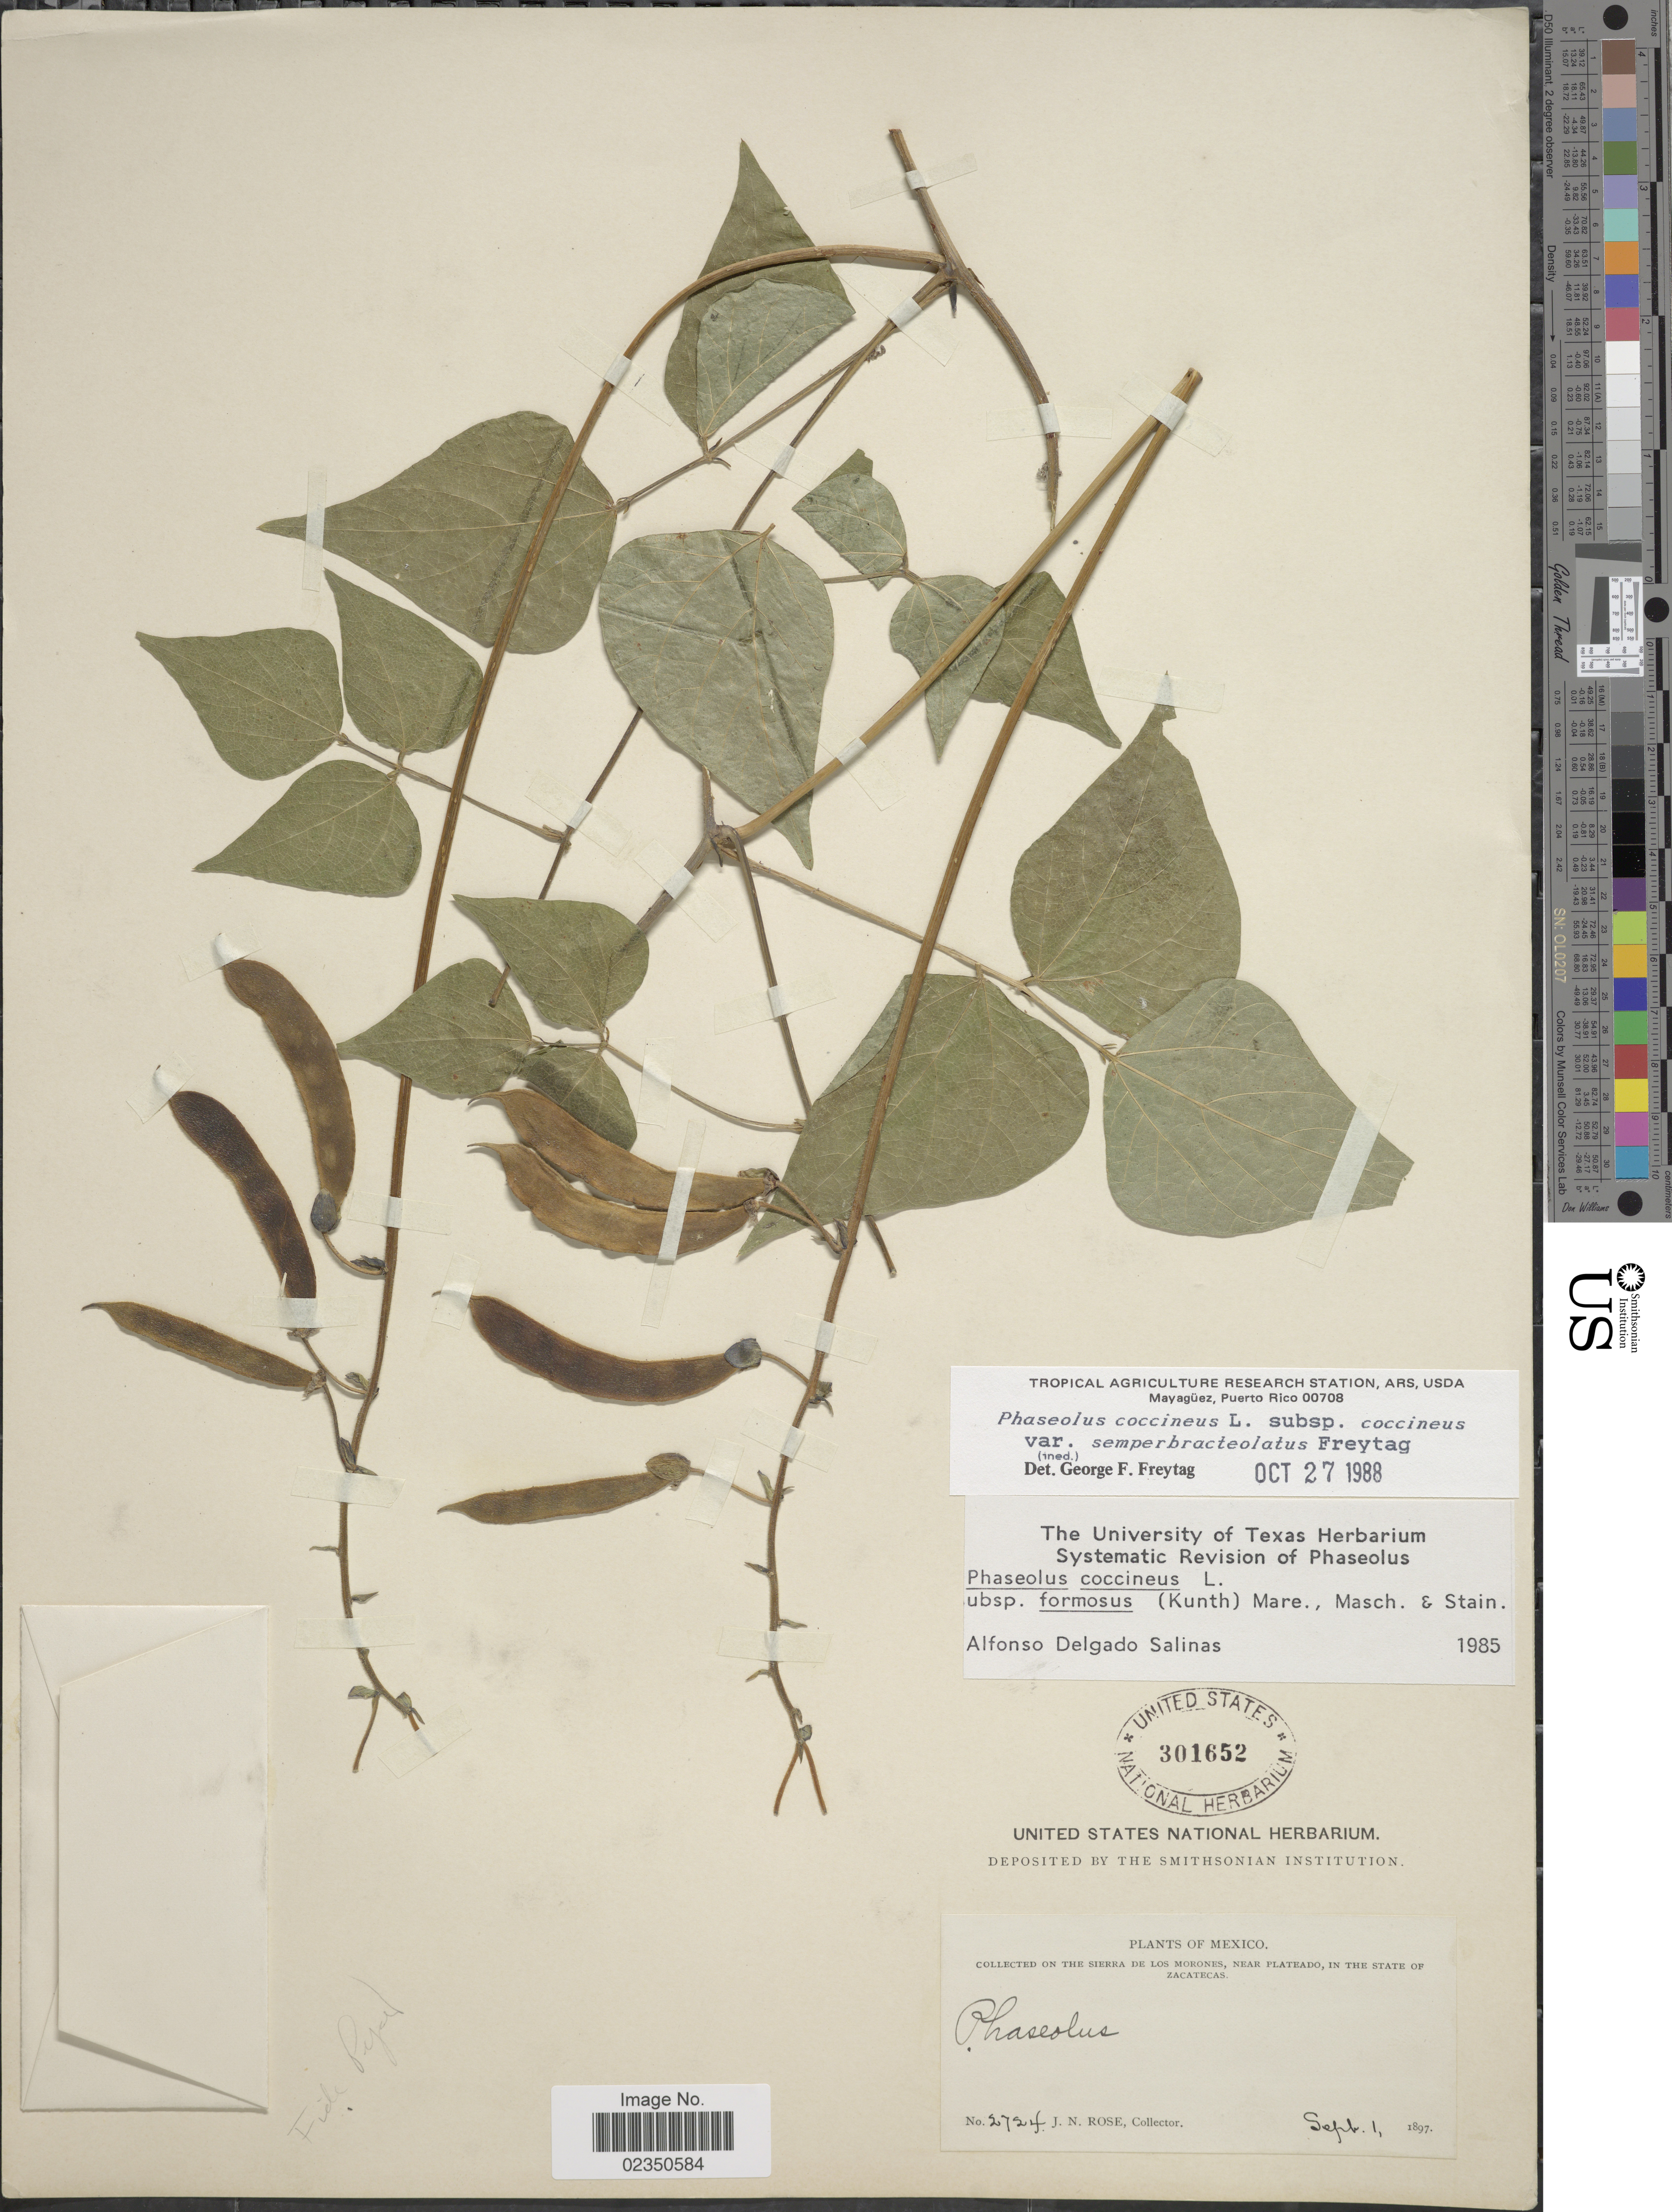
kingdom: Plantae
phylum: Tracheophyta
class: Magnoliopsida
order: Fabales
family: Fabaceae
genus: Phaseolus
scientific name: Phaseolus coccineus var. semperbracteolatus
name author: Freytag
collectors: J. N. Rose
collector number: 2724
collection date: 1897-09-01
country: Mexico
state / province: Zacatecas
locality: On the Sierra de los Morones, near Plateado.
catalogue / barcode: US 301652